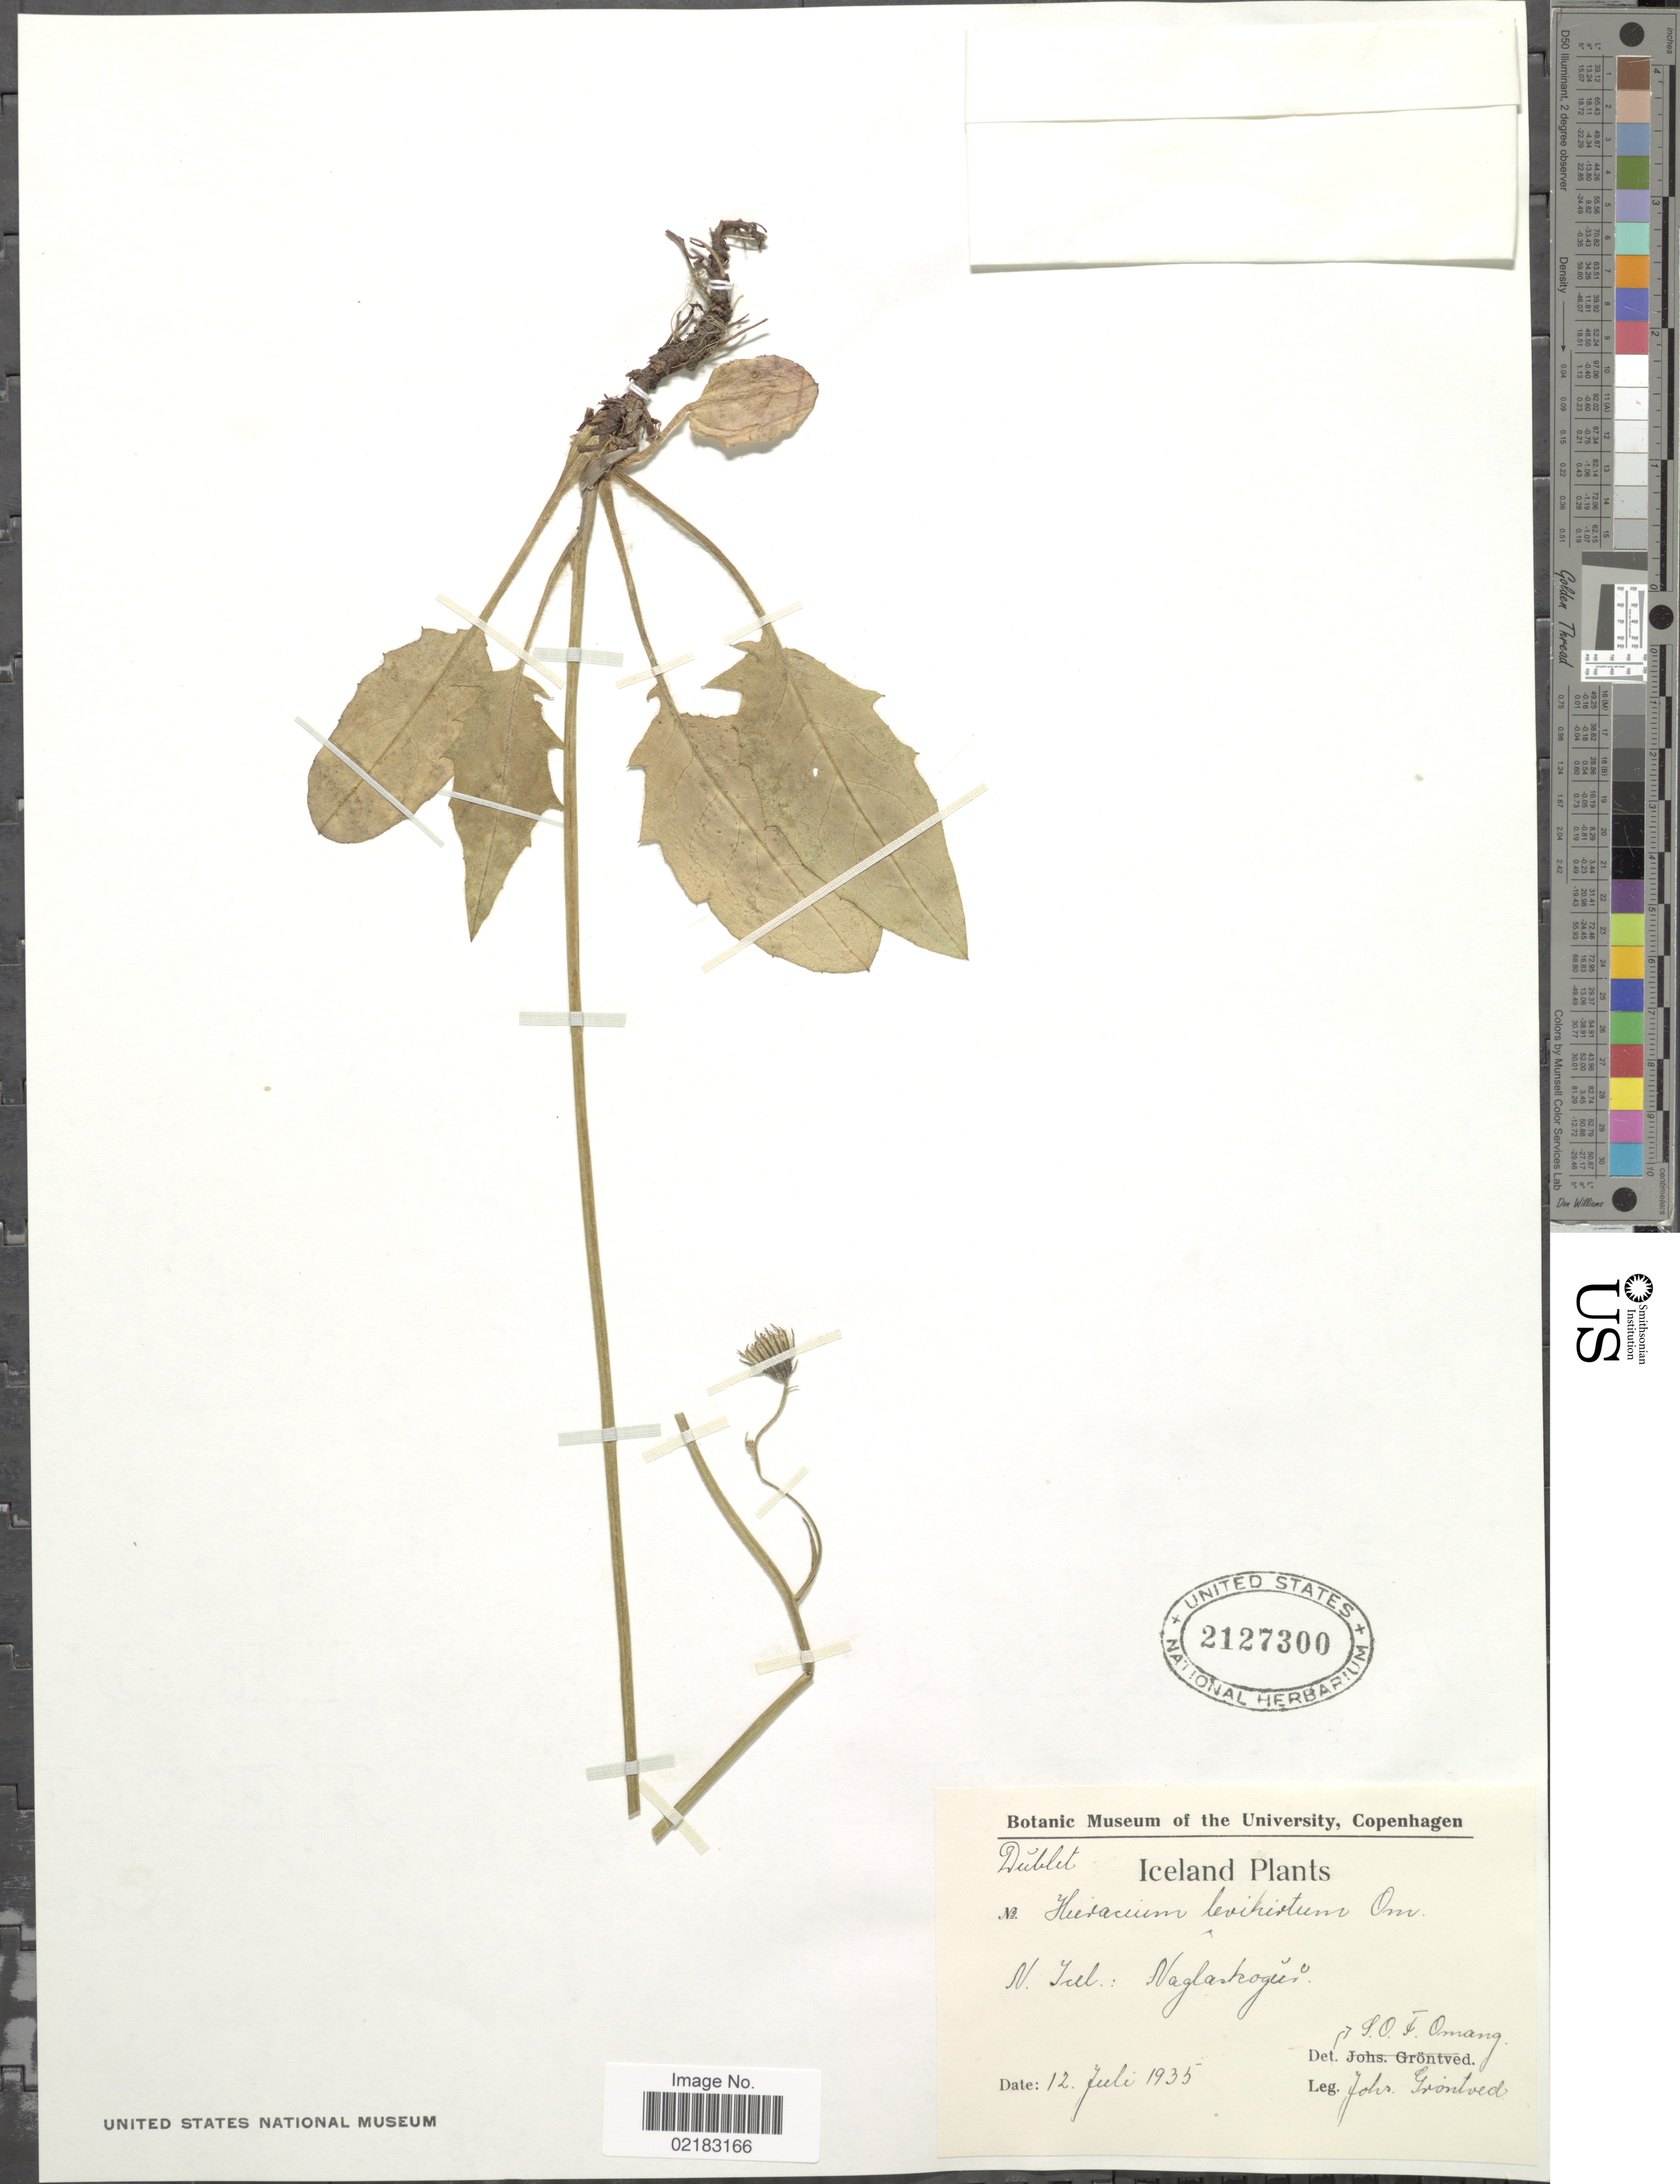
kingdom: Plantae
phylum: Tracheophyta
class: Magnoliopsida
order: Asterales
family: Asteraceae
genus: Hieracium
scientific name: Hieracium levihirtum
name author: Omang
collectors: J. Grontved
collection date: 1935-07-12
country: Iceland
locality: N. Inl: Vaglaskógur.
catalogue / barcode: US 2127300